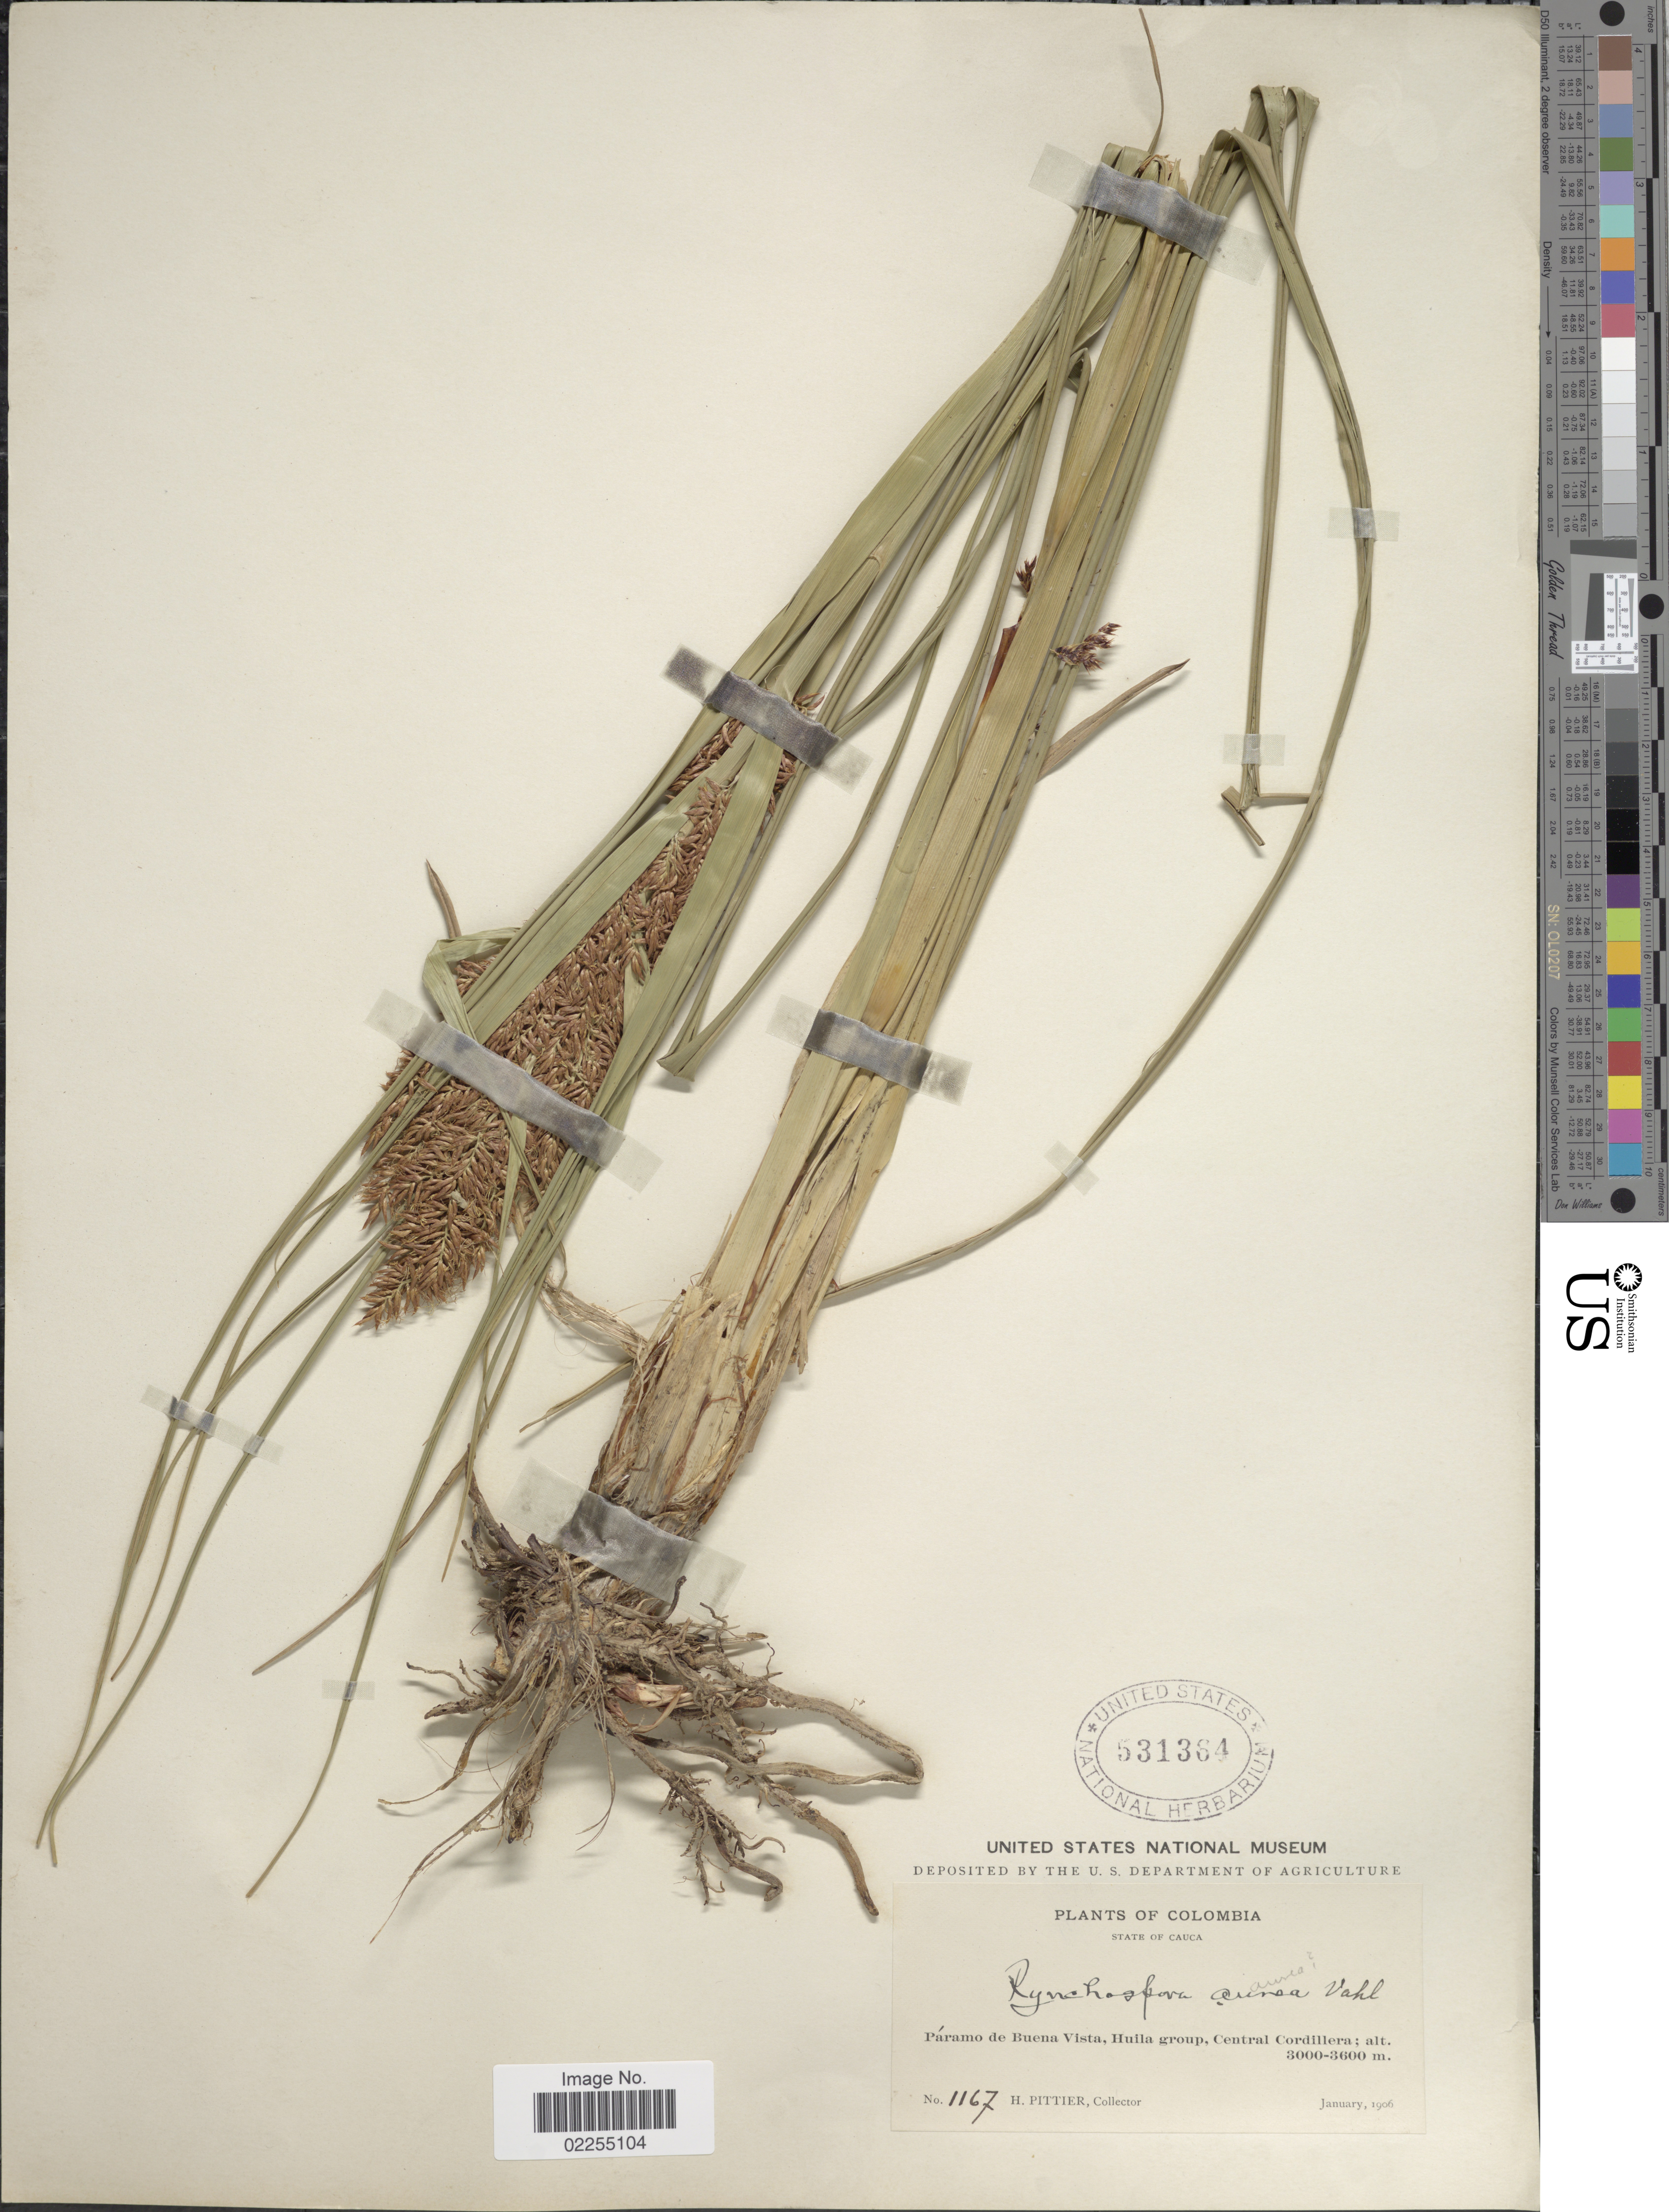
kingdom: Plantae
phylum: Tracheophyta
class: Liliopsida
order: Poales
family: Cyperaceae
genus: Rhynchospora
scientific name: Rhynchospora macrochaeta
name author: Steud. ex Boeckeler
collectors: H. F. Pittier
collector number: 1167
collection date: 1906-01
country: Colombia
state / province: Cauca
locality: Páramo de Buena Vista, Huila group, Central Cordillera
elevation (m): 3000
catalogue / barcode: US 531364